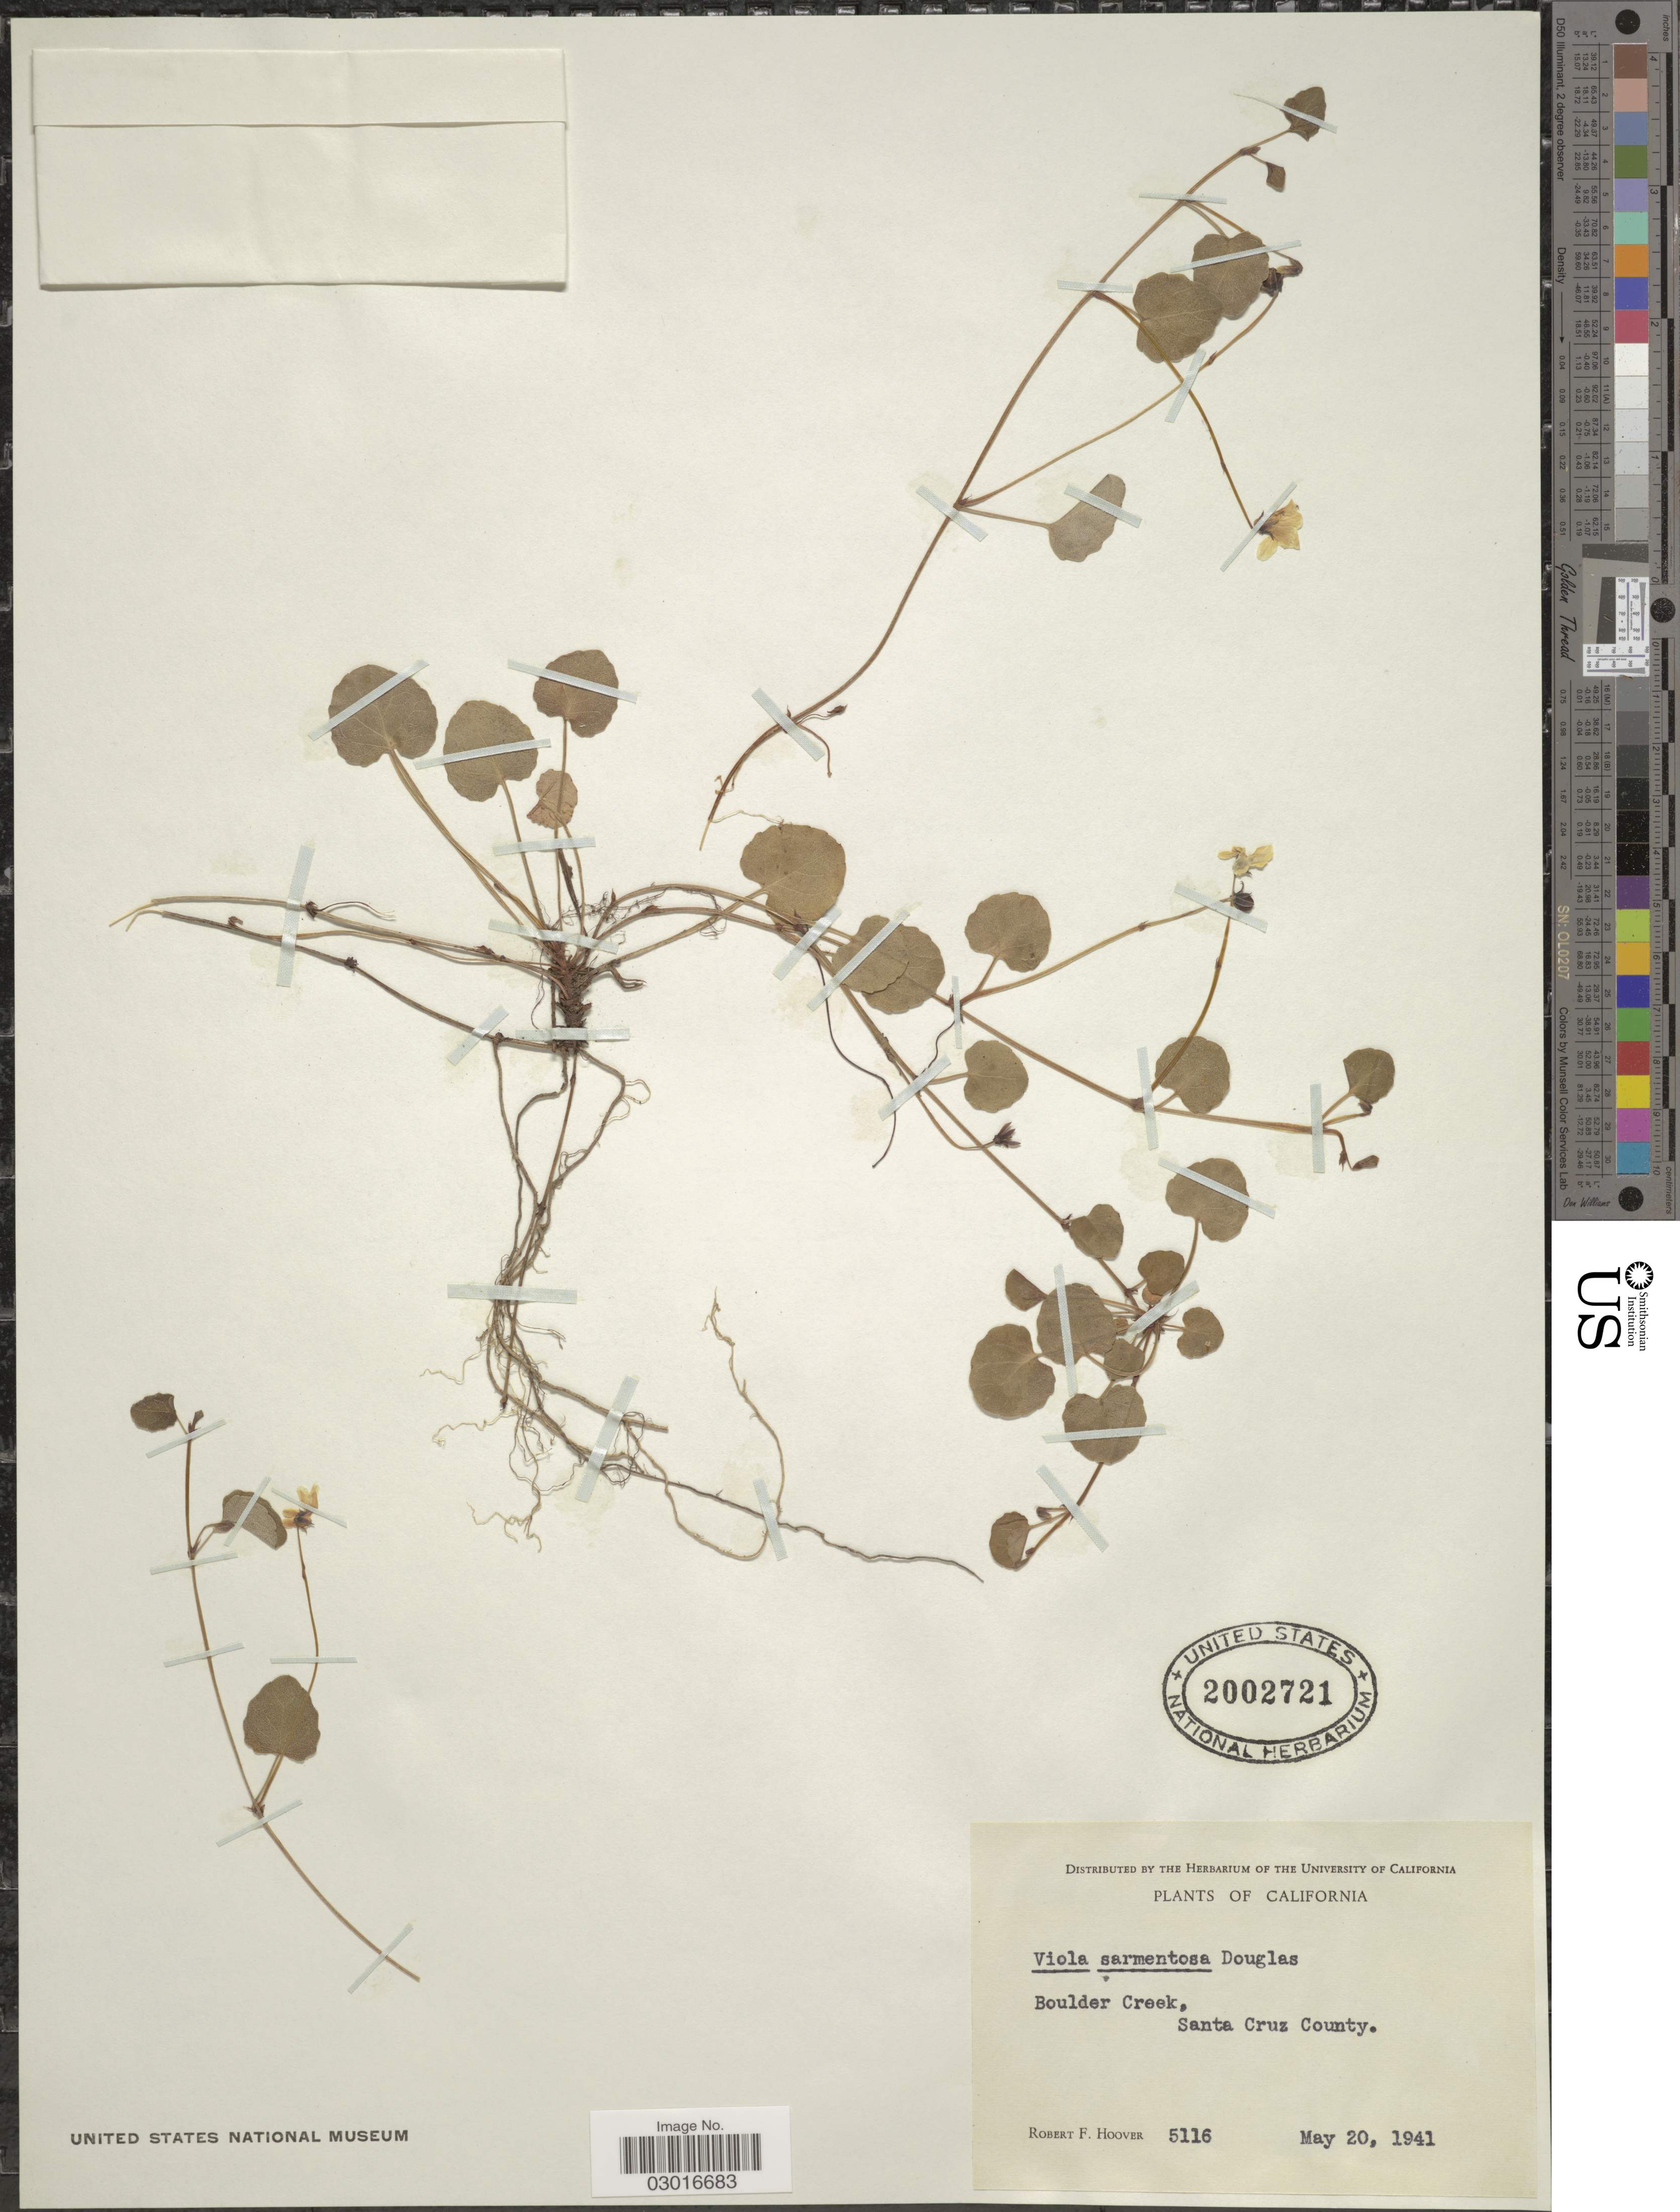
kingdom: Plantae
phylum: Tracheophyta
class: Magnoliopsida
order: Malpighiales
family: Violaceae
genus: Viola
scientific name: Viola sempervirens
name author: Greene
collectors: R. F. Hoover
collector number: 5116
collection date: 1941-05-20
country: United States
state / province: California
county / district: Santa Cruz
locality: Boulder Creek, Santa Cruz County.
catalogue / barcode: US 2002721